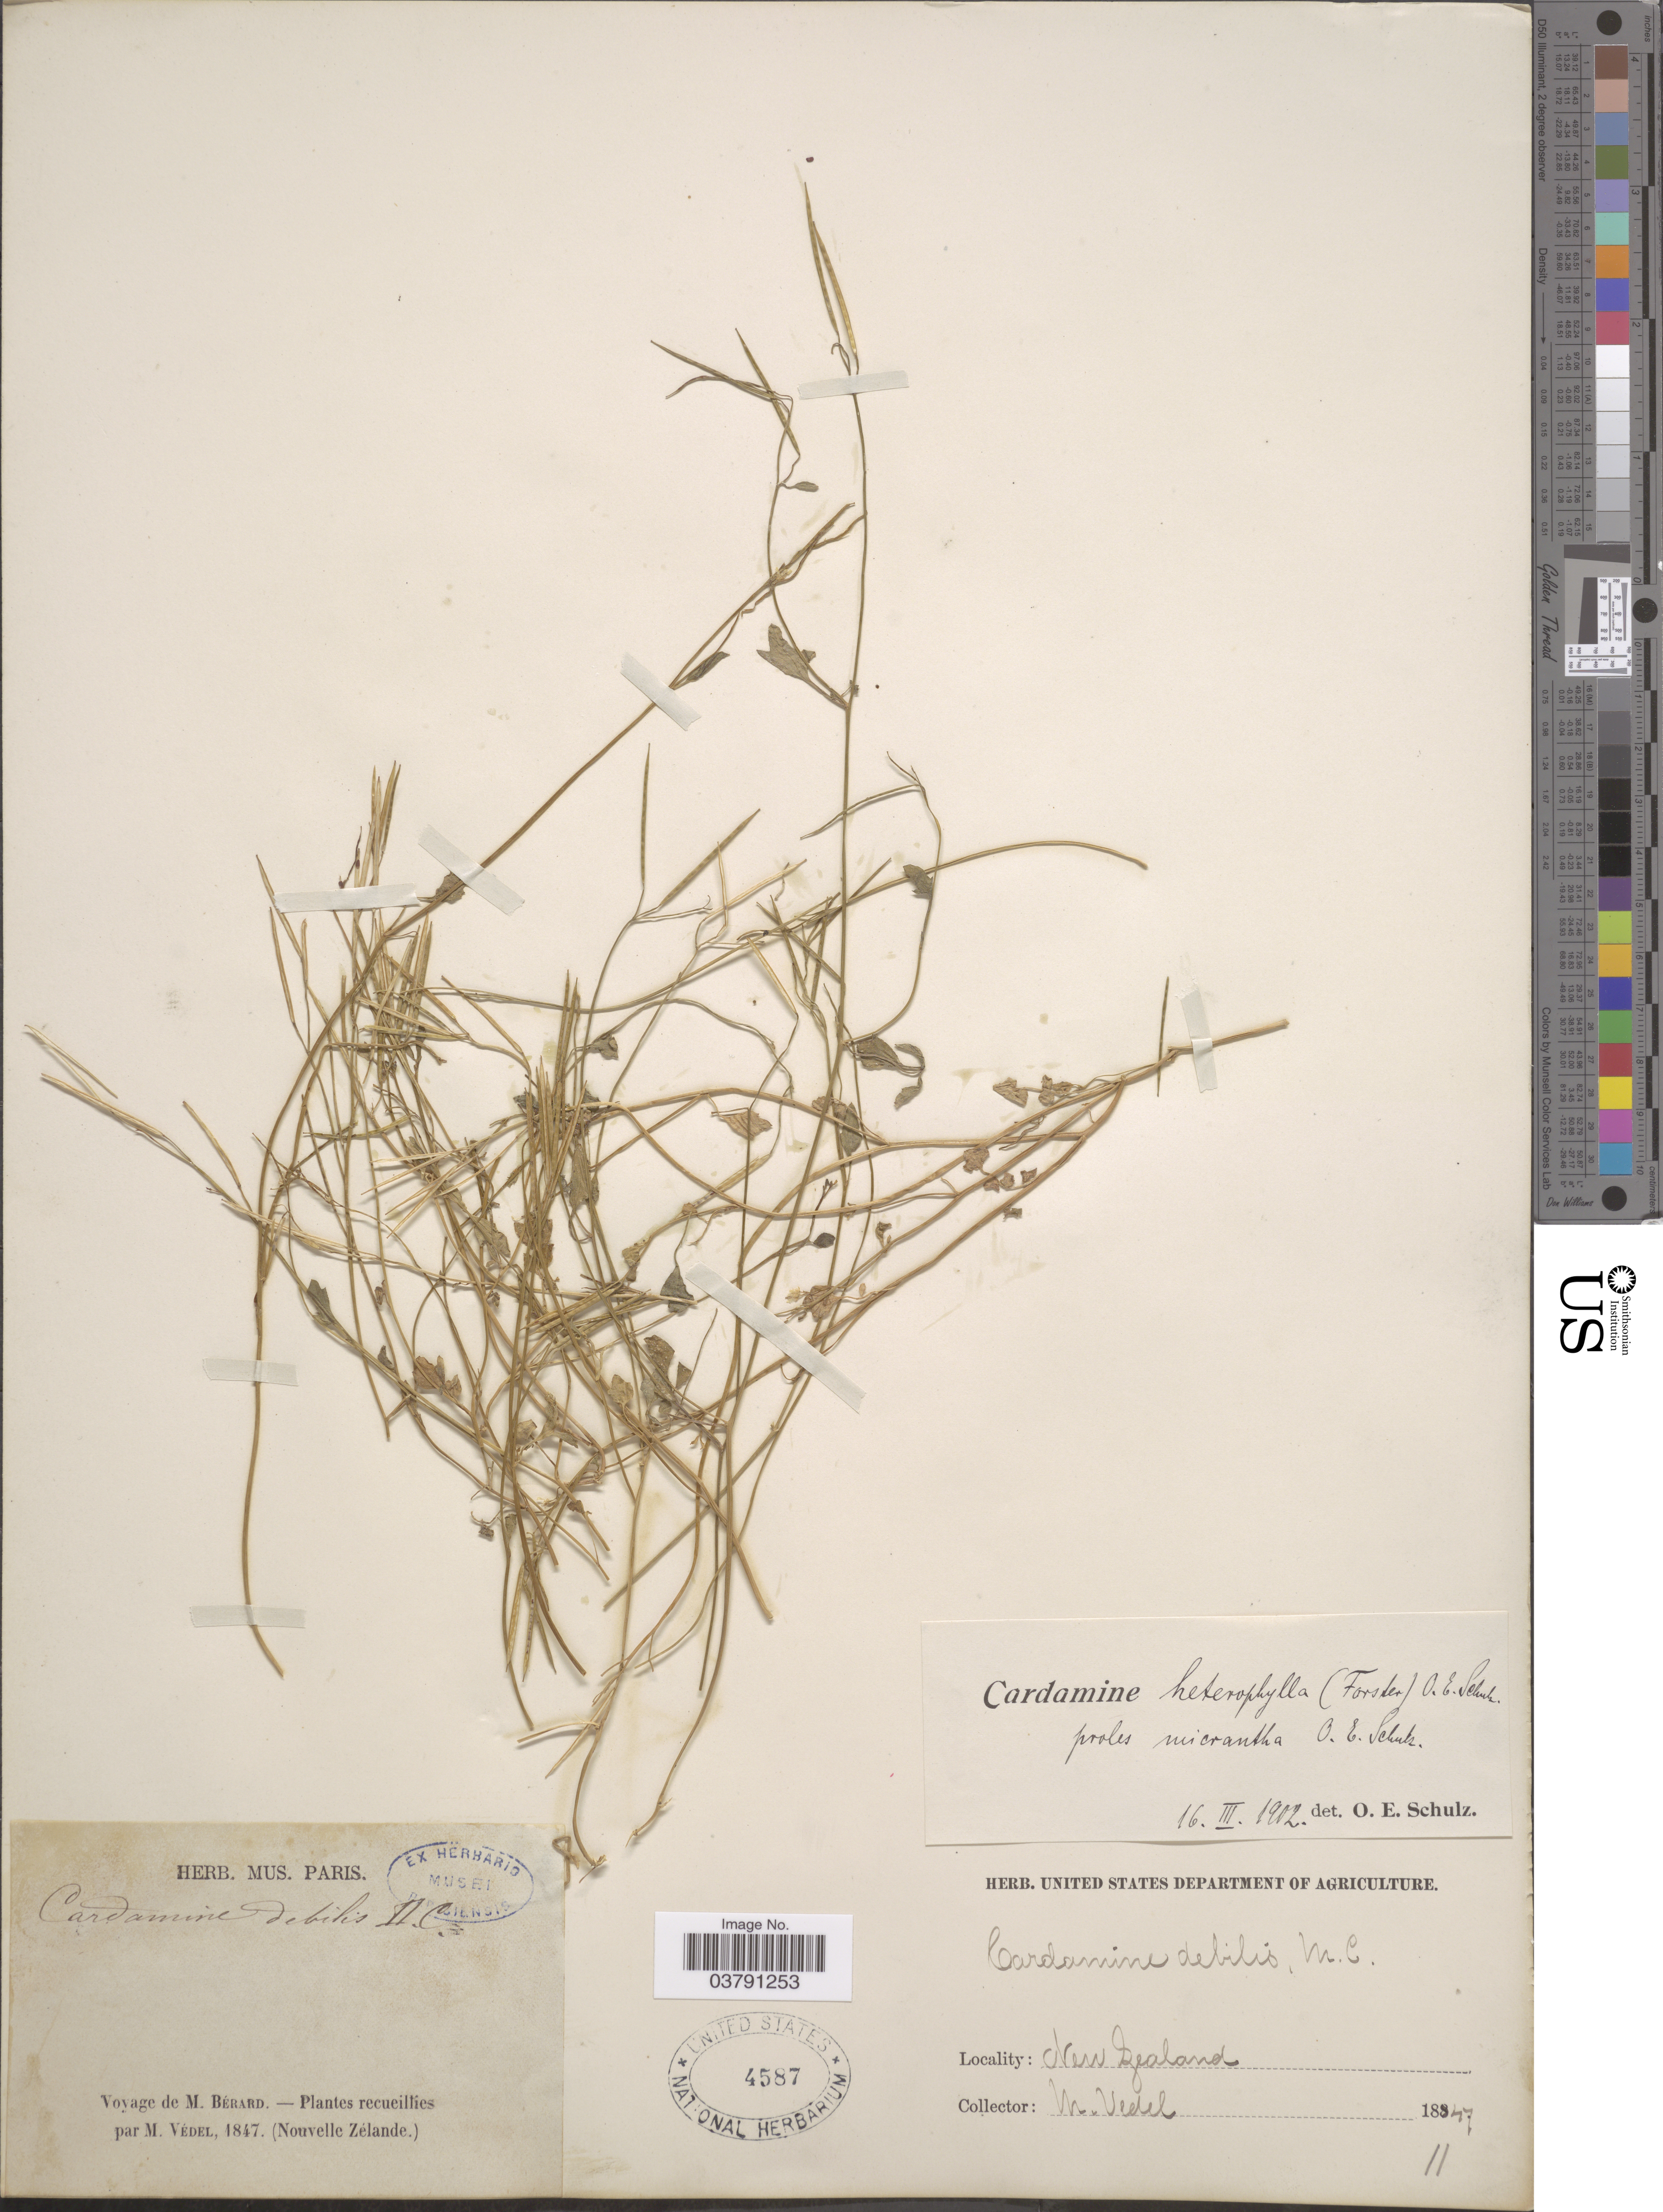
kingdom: Plantae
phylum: Tracheophyta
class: Magnoliopsida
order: Brassicales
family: Brassicaceae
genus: Cardamine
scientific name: Cardamine heterophylla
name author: Host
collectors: M. Védel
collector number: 11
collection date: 1847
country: New Zealand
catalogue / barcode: US 4587